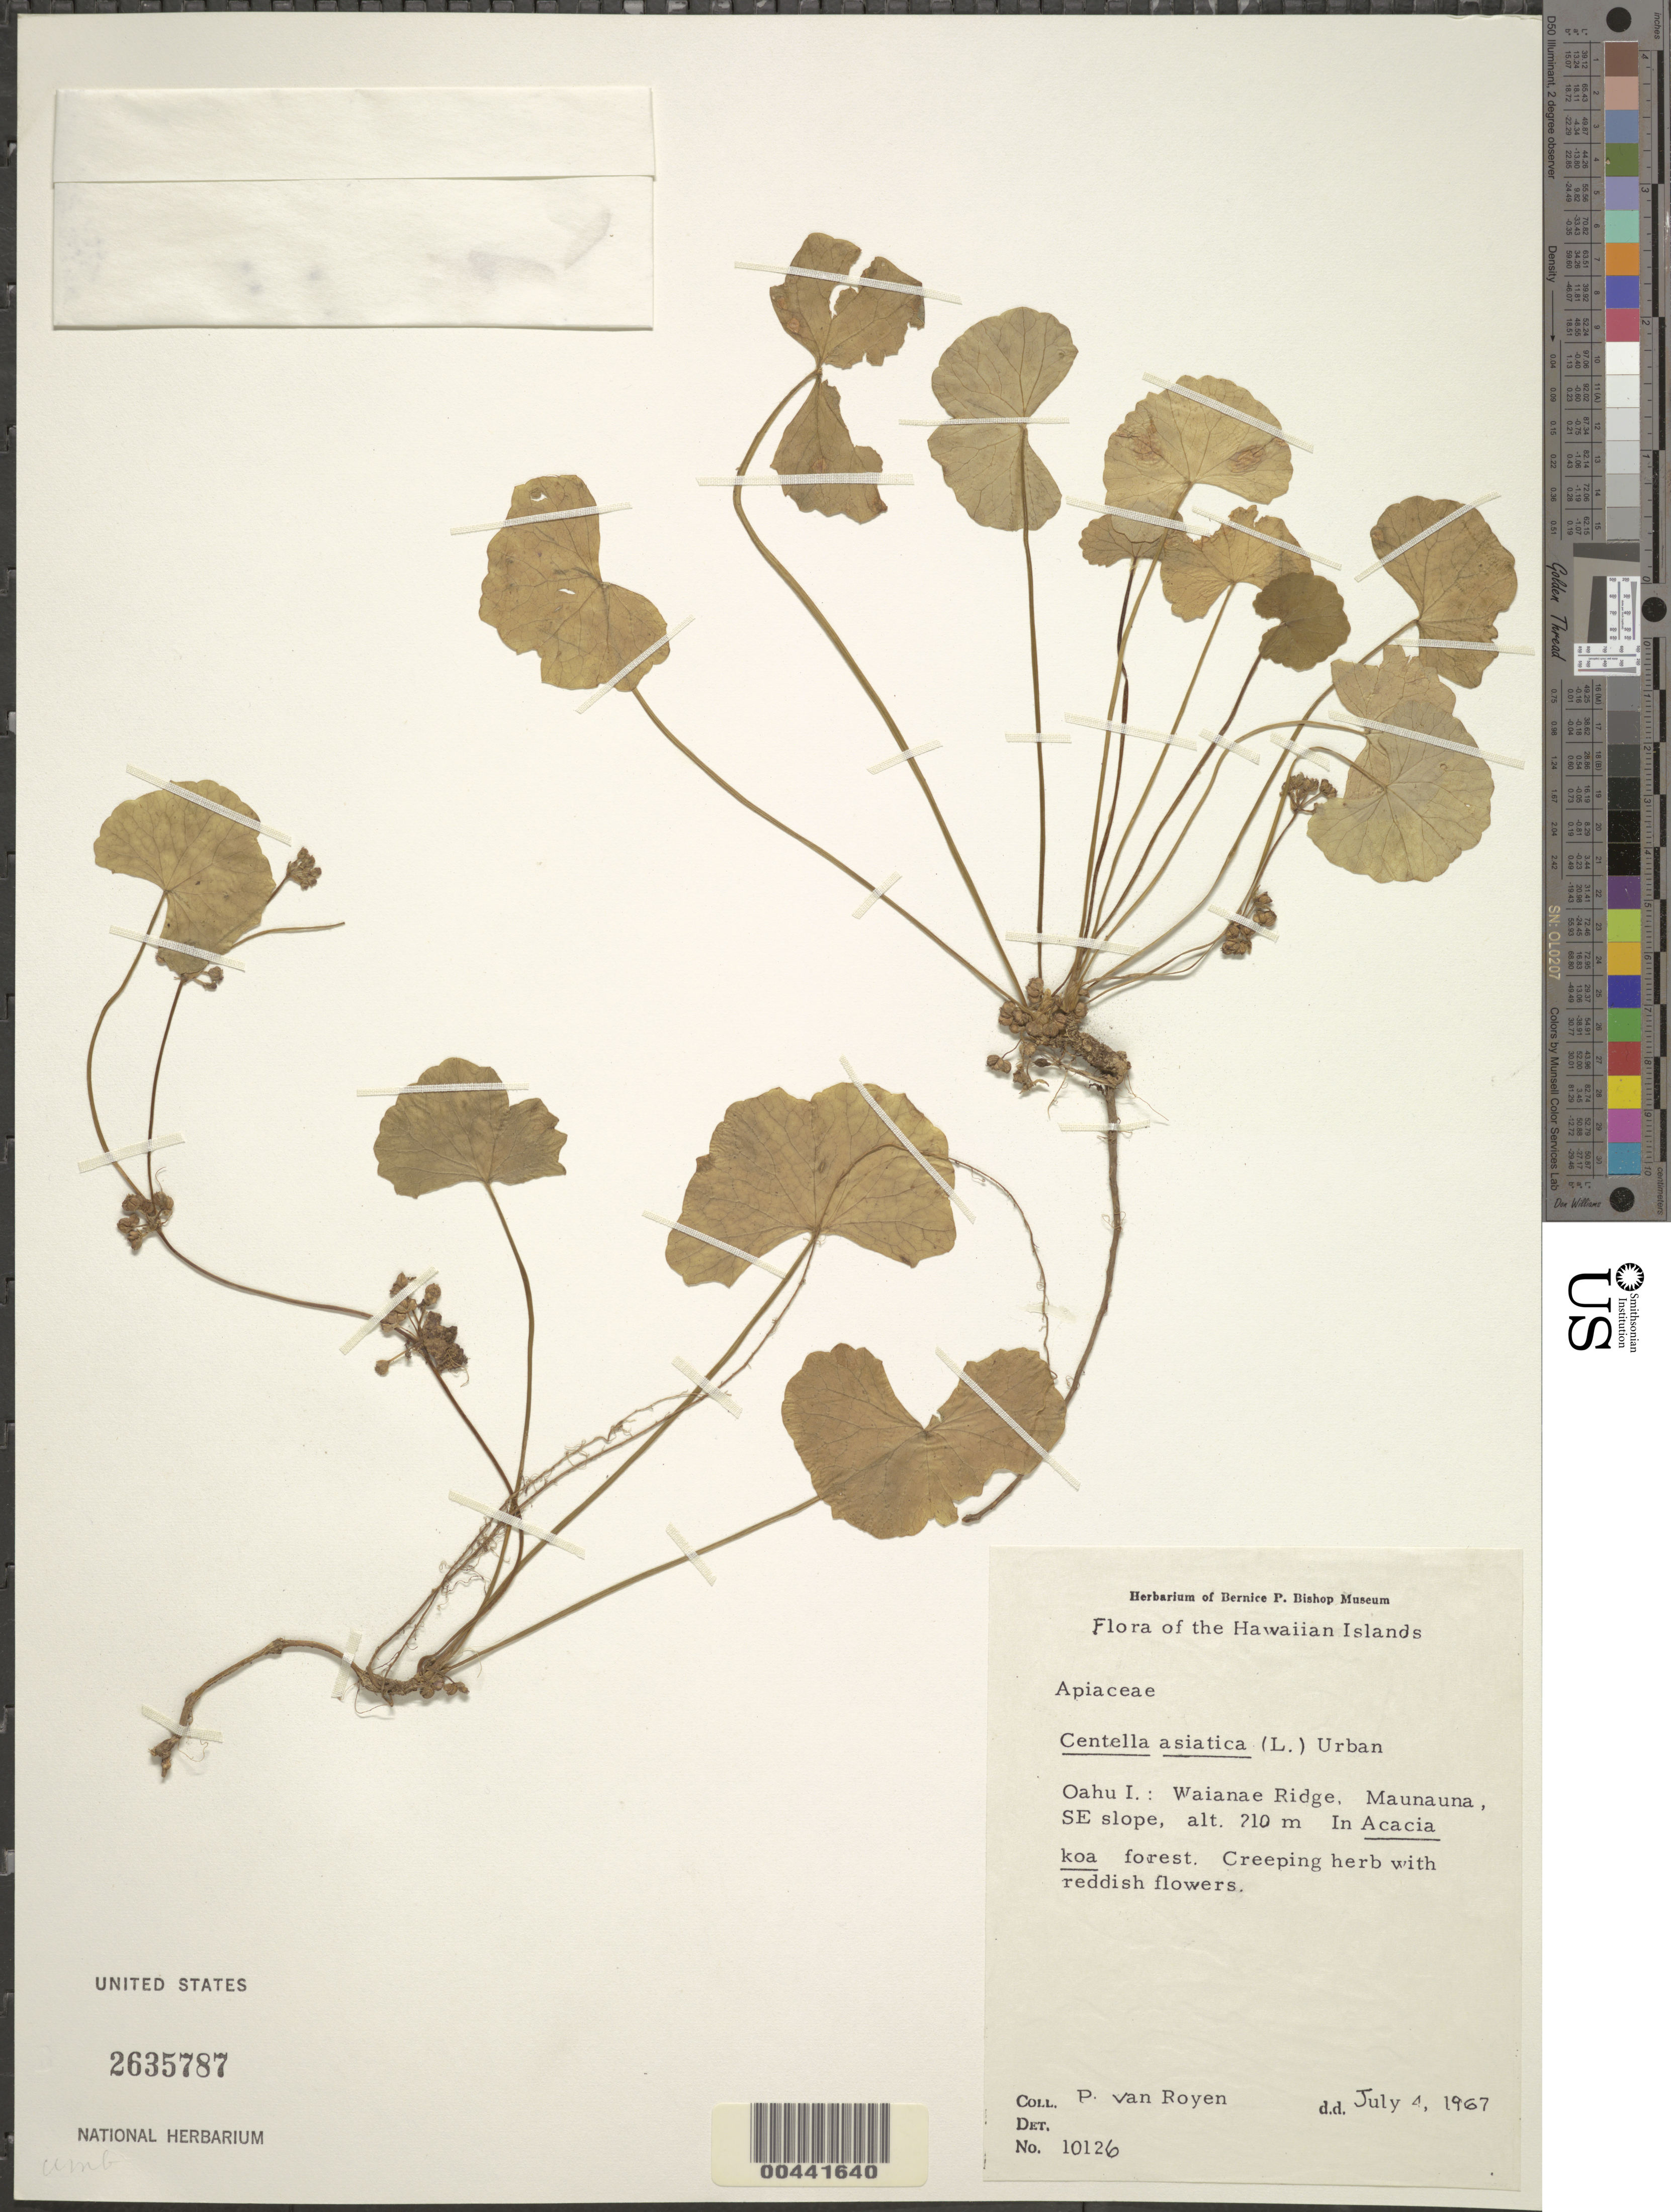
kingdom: Plantae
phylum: Tracheophyta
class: Magnoliopsida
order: Apiales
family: Apiaceae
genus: Centella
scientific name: Centella asiatica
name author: (L.) Urb.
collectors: P. van Royen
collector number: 10126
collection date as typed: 4 Jul 1967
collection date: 1967-07-04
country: United States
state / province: Hawaii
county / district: Honolulu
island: Oahu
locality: Waianae Ridge, Maunauna, SE slope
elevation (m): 210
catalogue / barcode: US 2635787